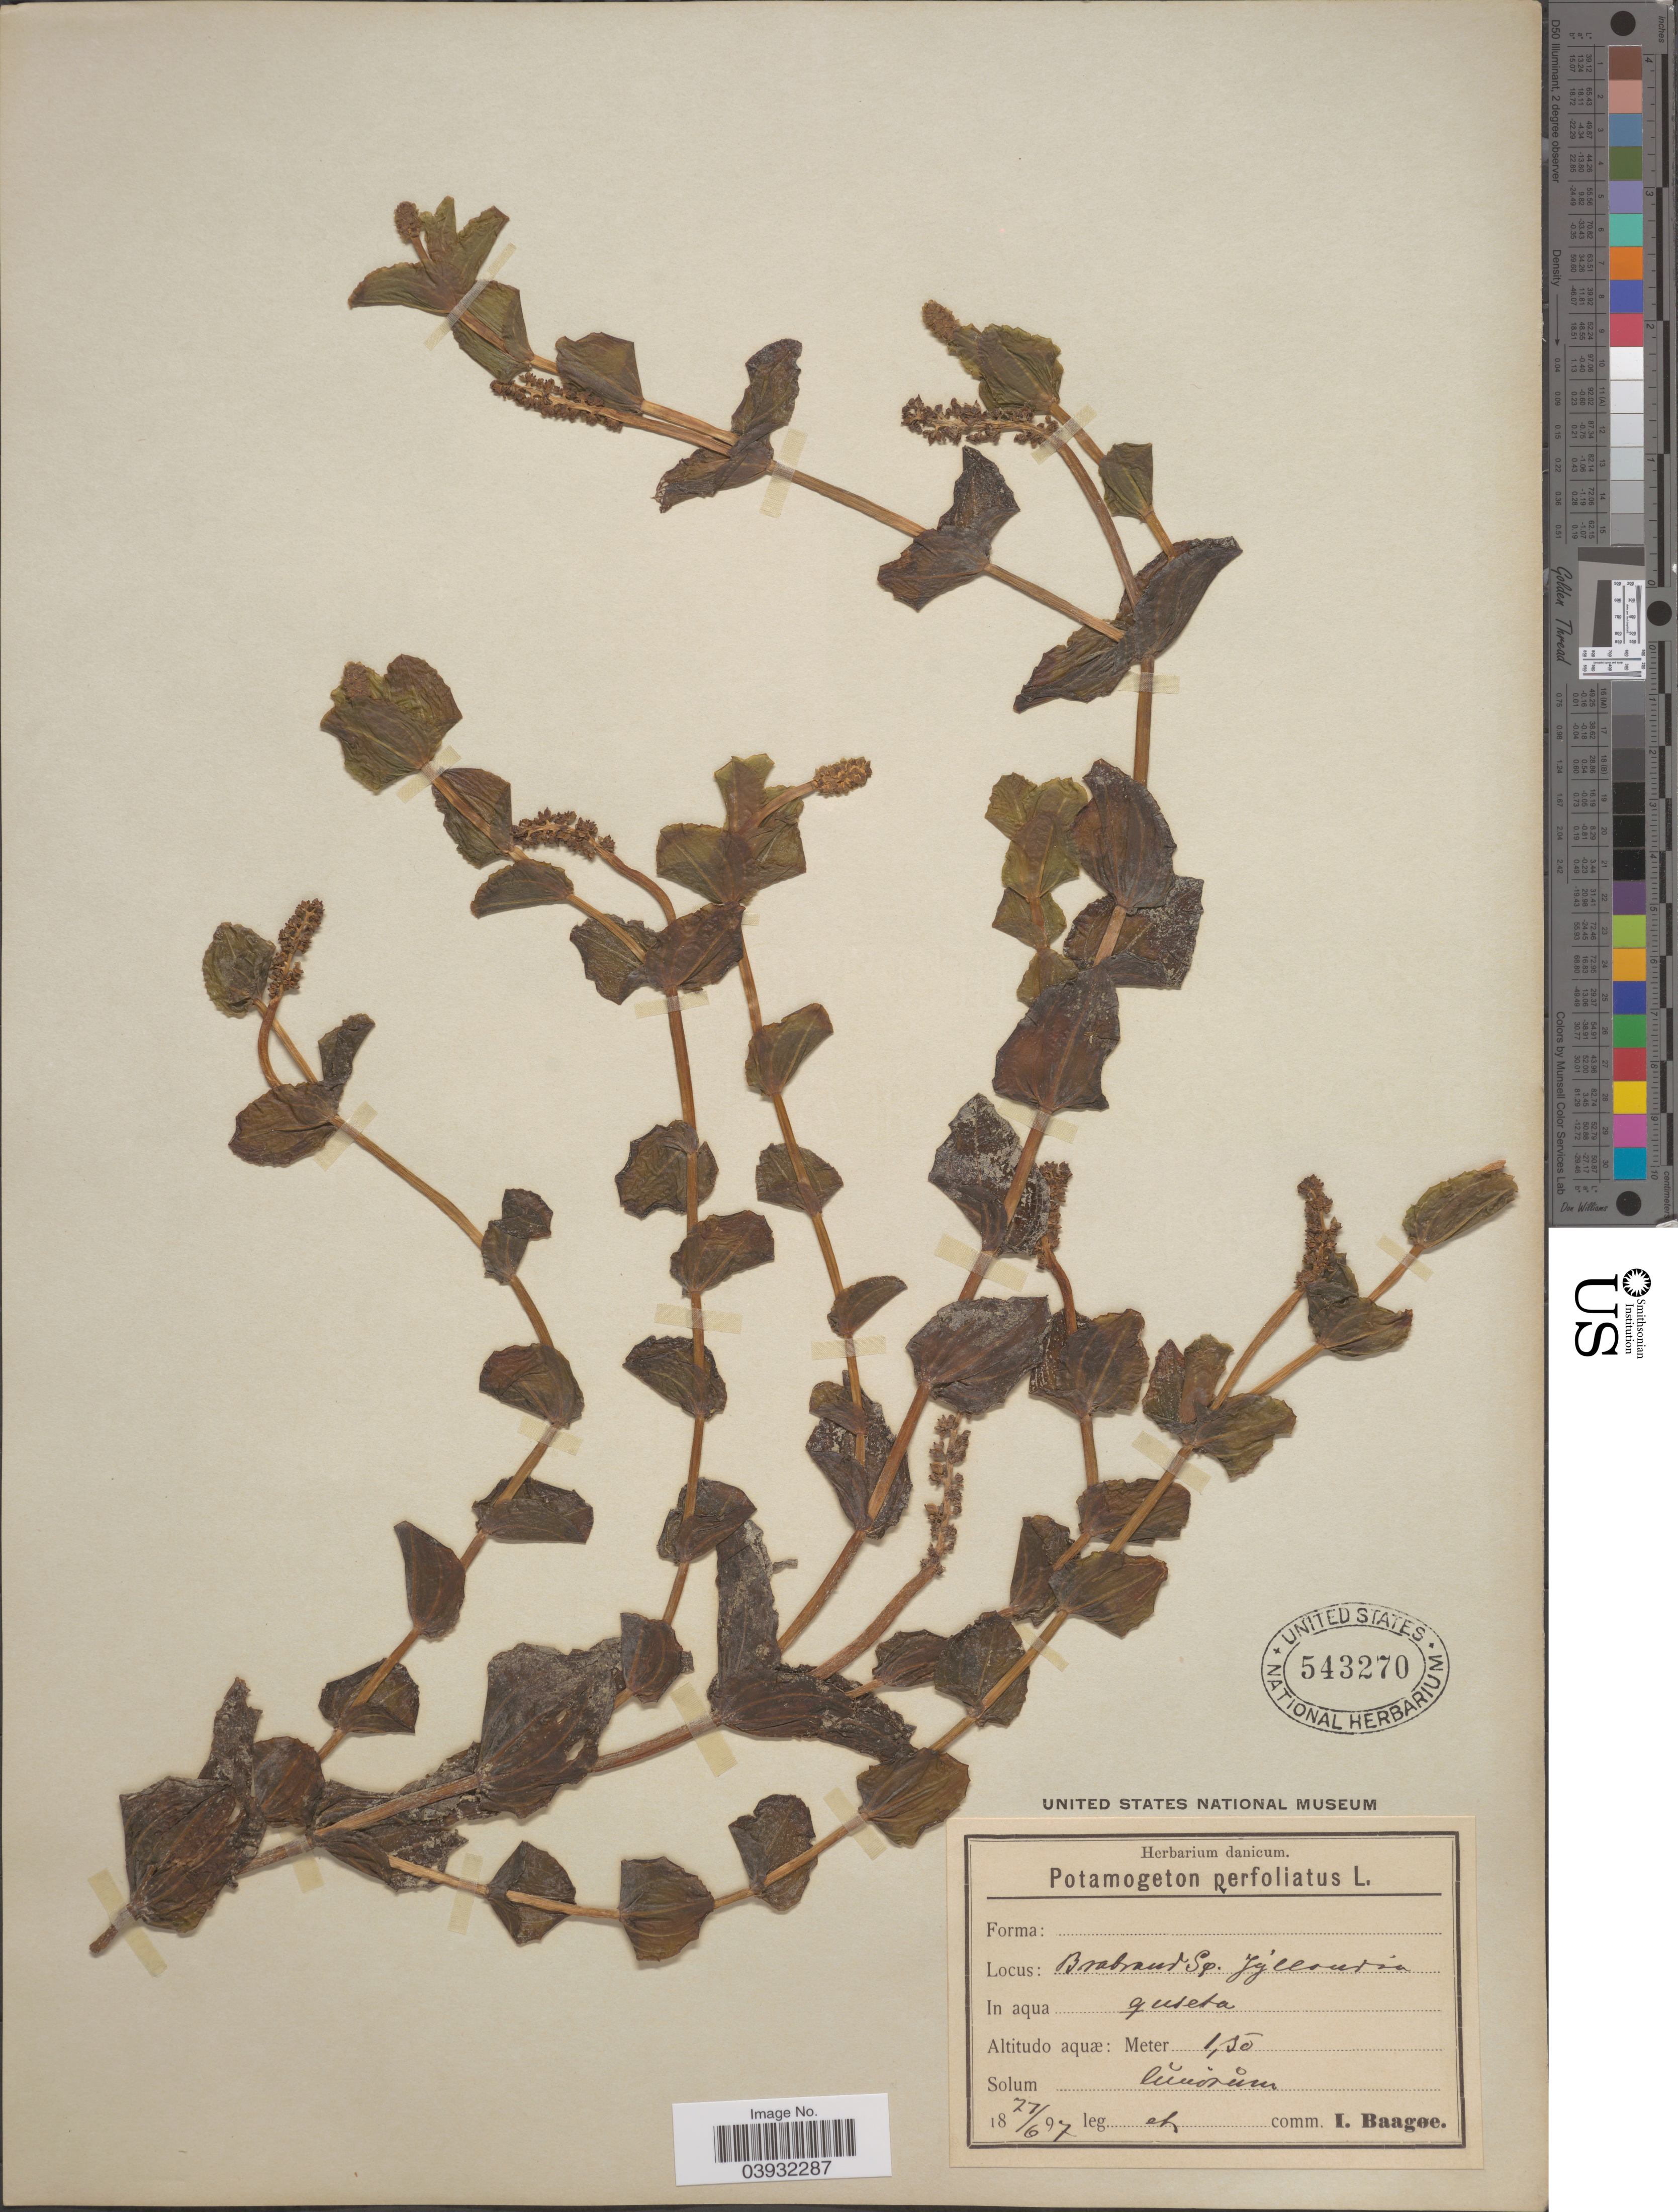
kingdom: Plantae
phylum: Tracheophyta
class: Liliopsida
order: Alismatales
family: Potamogetonaceae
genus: Potamogeton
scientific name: Potamogeton perfoliatus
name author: L.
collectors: I. Baagøe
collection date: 1897-06-27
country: Denmark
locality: Brabrand Sp. Jyllandia.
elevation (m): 1.5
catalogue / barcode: US 543270